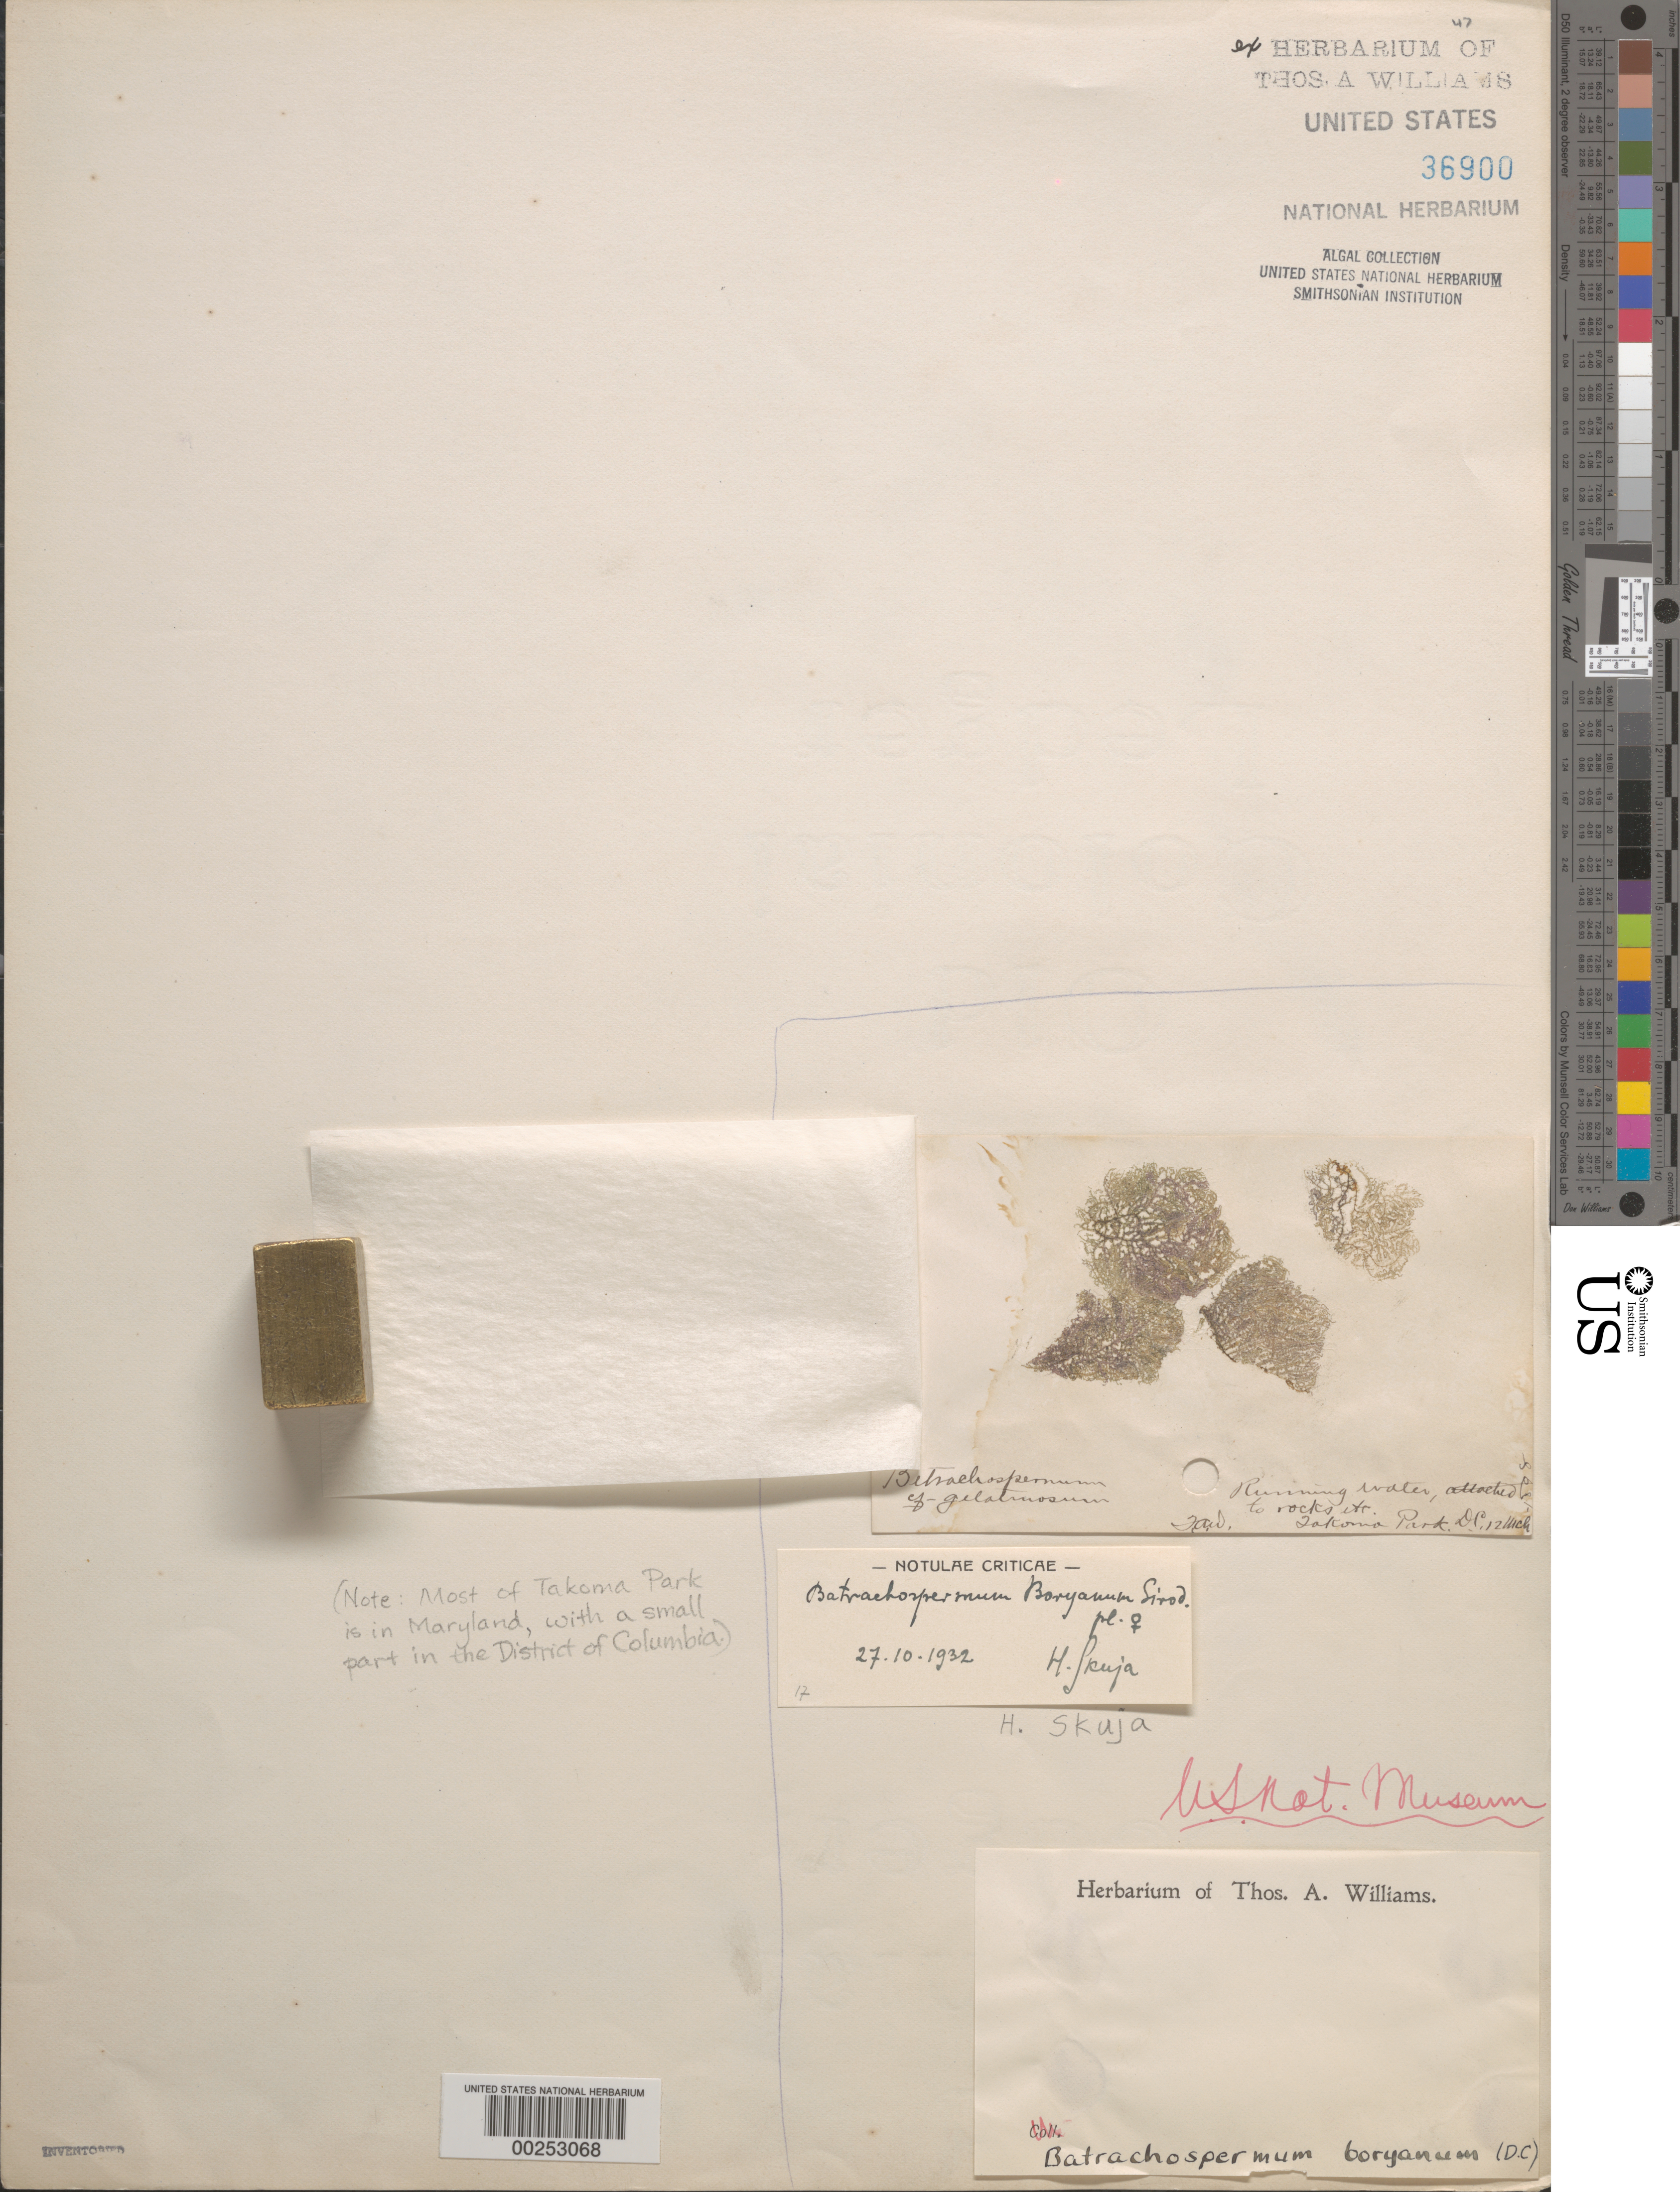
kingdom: Plantae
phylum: Rhodophyta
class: Florideophyceae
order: Batrachospermales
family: Batrachospermaceae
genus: Sheathia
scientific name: Sheathia boryana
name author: (Sirodot) Salomaki & M.L. Vis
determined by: Algae name updating Project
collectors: T. A. Williams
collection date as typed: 12 Mar 1898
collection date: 1898-03-12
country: United States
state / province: Maryland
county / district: Montgomery / Prince George's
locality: Takoma Park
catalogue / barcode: US 36900